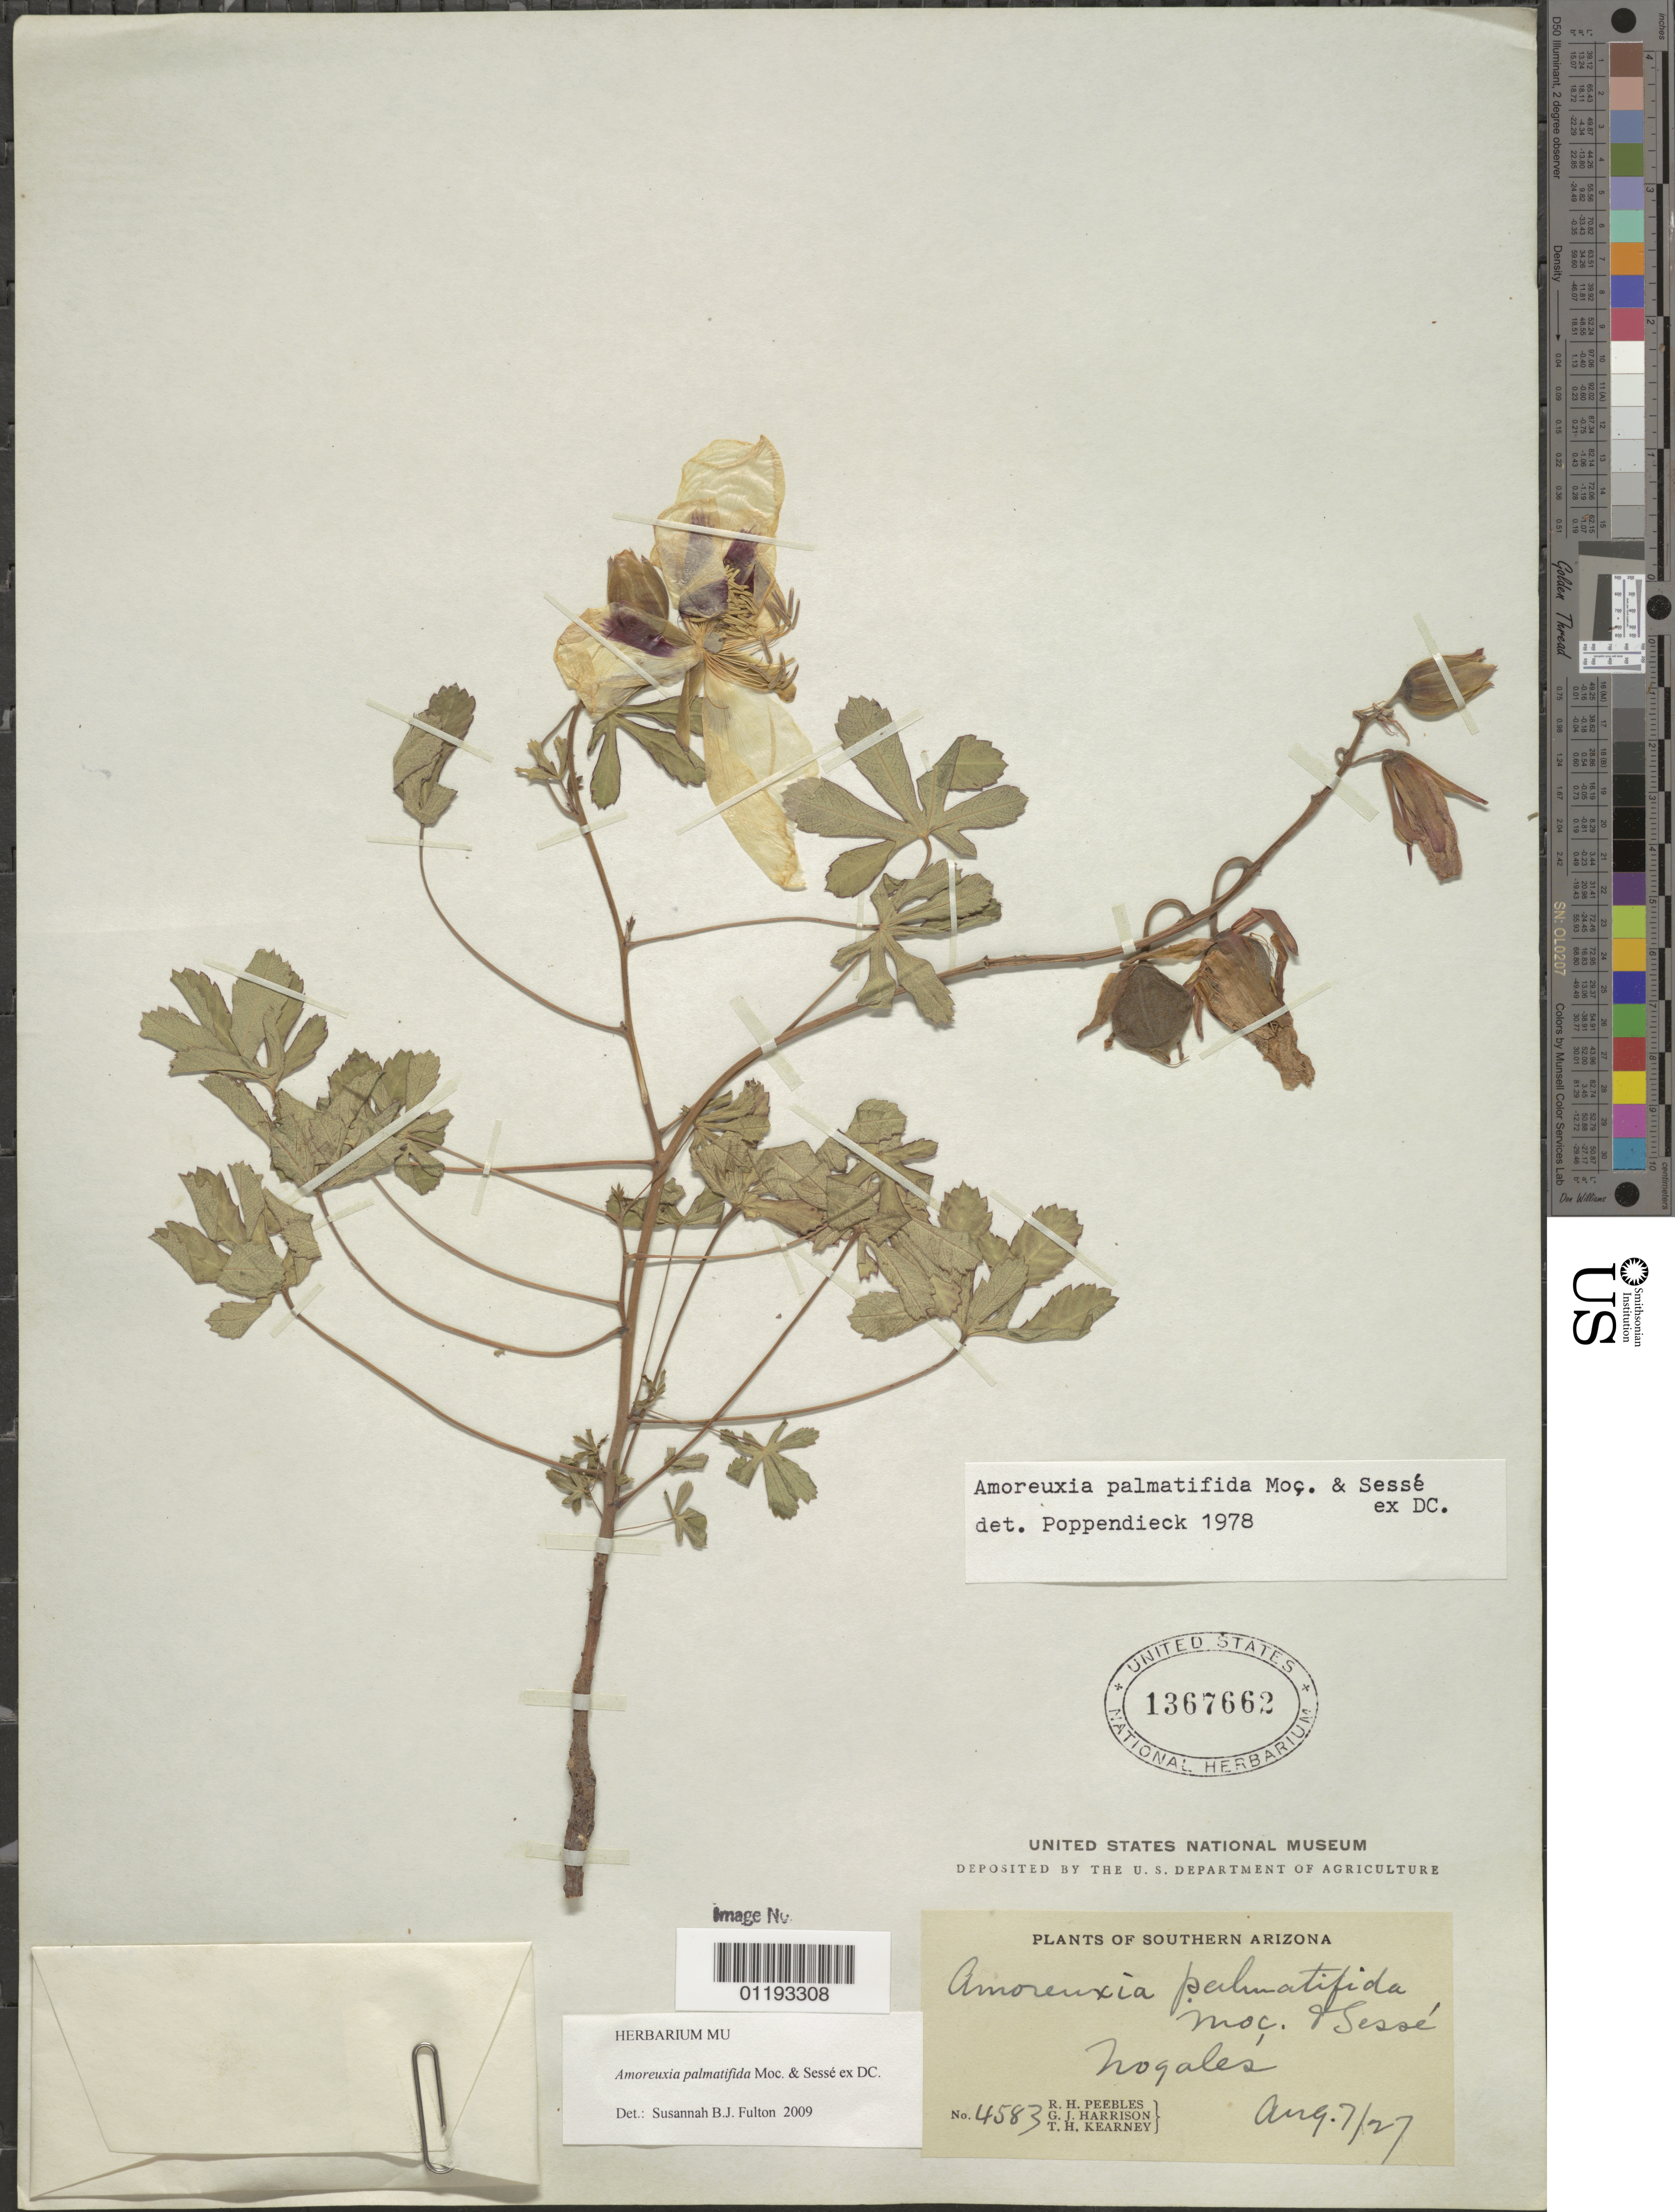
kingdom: Plantae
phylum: Tracheophyta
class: Magnoliopsida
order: Malvales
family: Cochlospermaceae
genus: Amoreuxia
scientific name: Amoreuxia palmatifida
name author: Moc. & Sessé ex DC.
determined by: Fulton, Susannah B.J.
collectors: R. H. Peebles, G. J. Harrison & T. H. Kearney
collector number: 4583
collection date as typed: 07 Aug 1927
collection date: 1927-08-07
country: United States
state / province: Arizona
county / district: Santa Cruz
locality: Nogales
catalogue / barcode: US 1367662